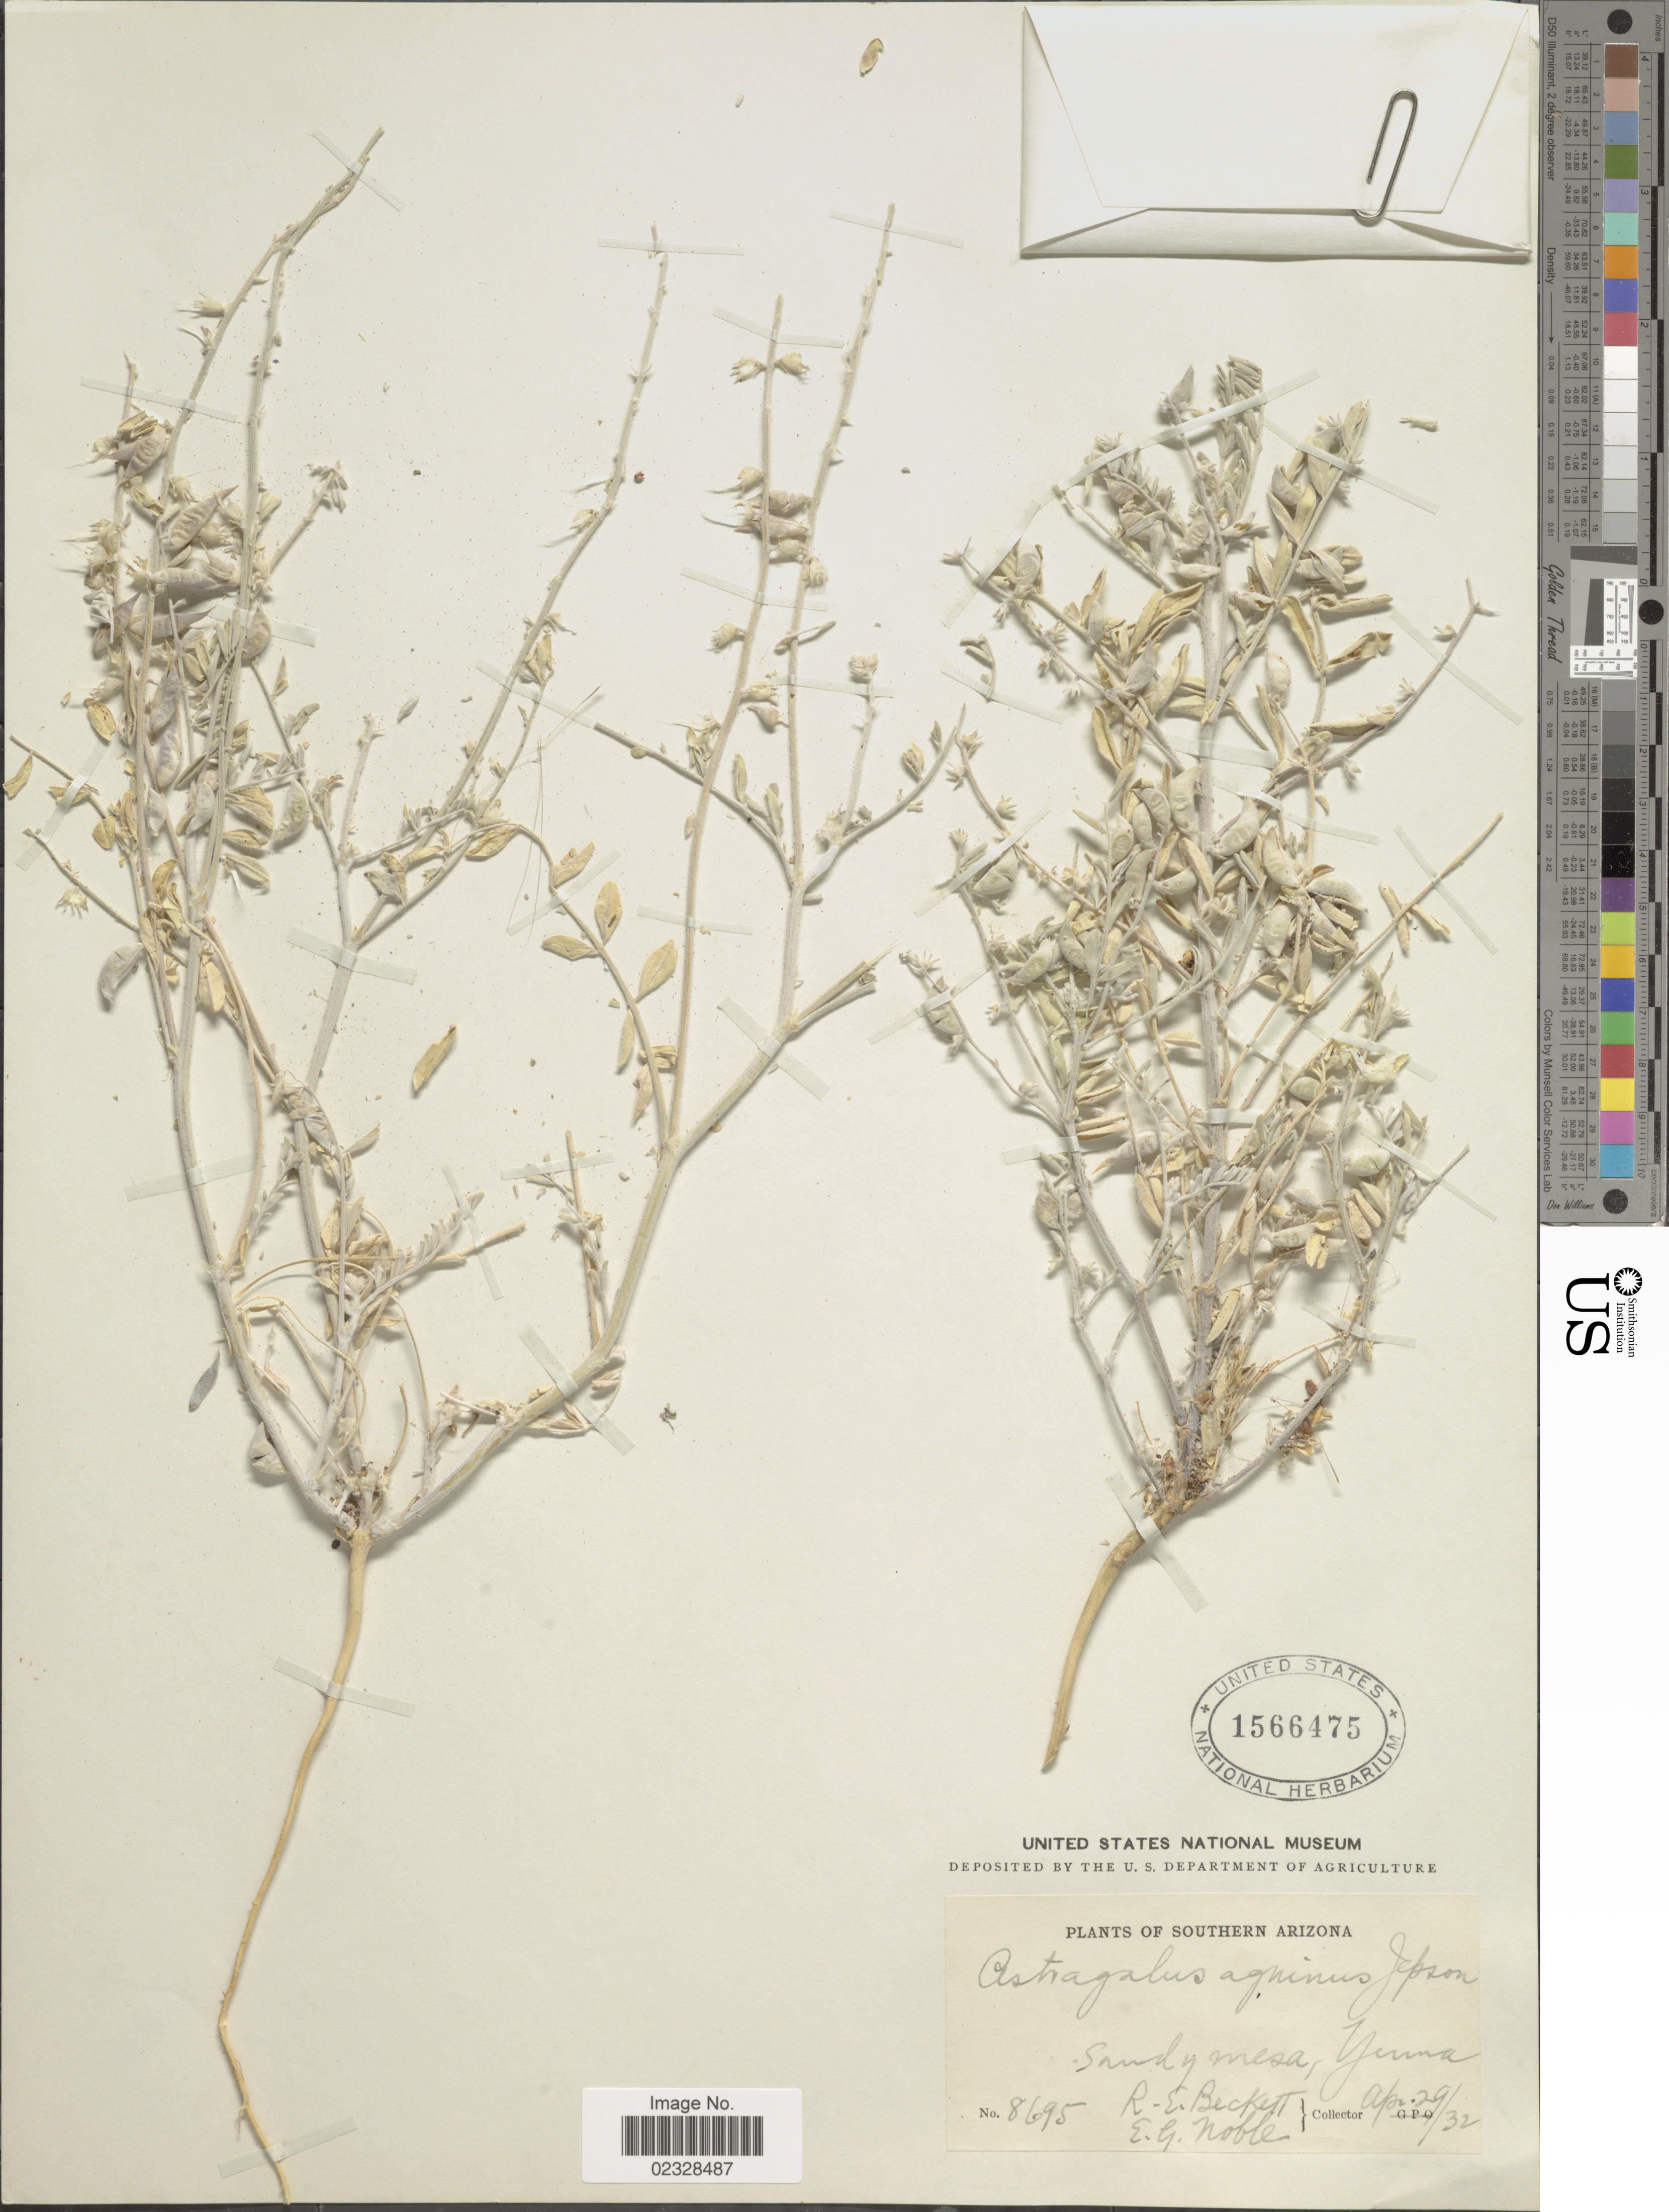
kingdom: Plantae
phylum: Tracheophyta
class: Magnoliopsida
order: Fabales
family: Fabaceae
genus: Astragalus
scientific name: Astragalus agninus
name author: Jeps.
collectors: R. Beckett & E. Noble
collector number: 8695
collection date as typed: Transcribed d/m/y: 29/4/32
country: United States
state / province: Arizona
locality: Southern Arizona. Sandy mesa, Yuma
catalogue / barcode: US 1566475